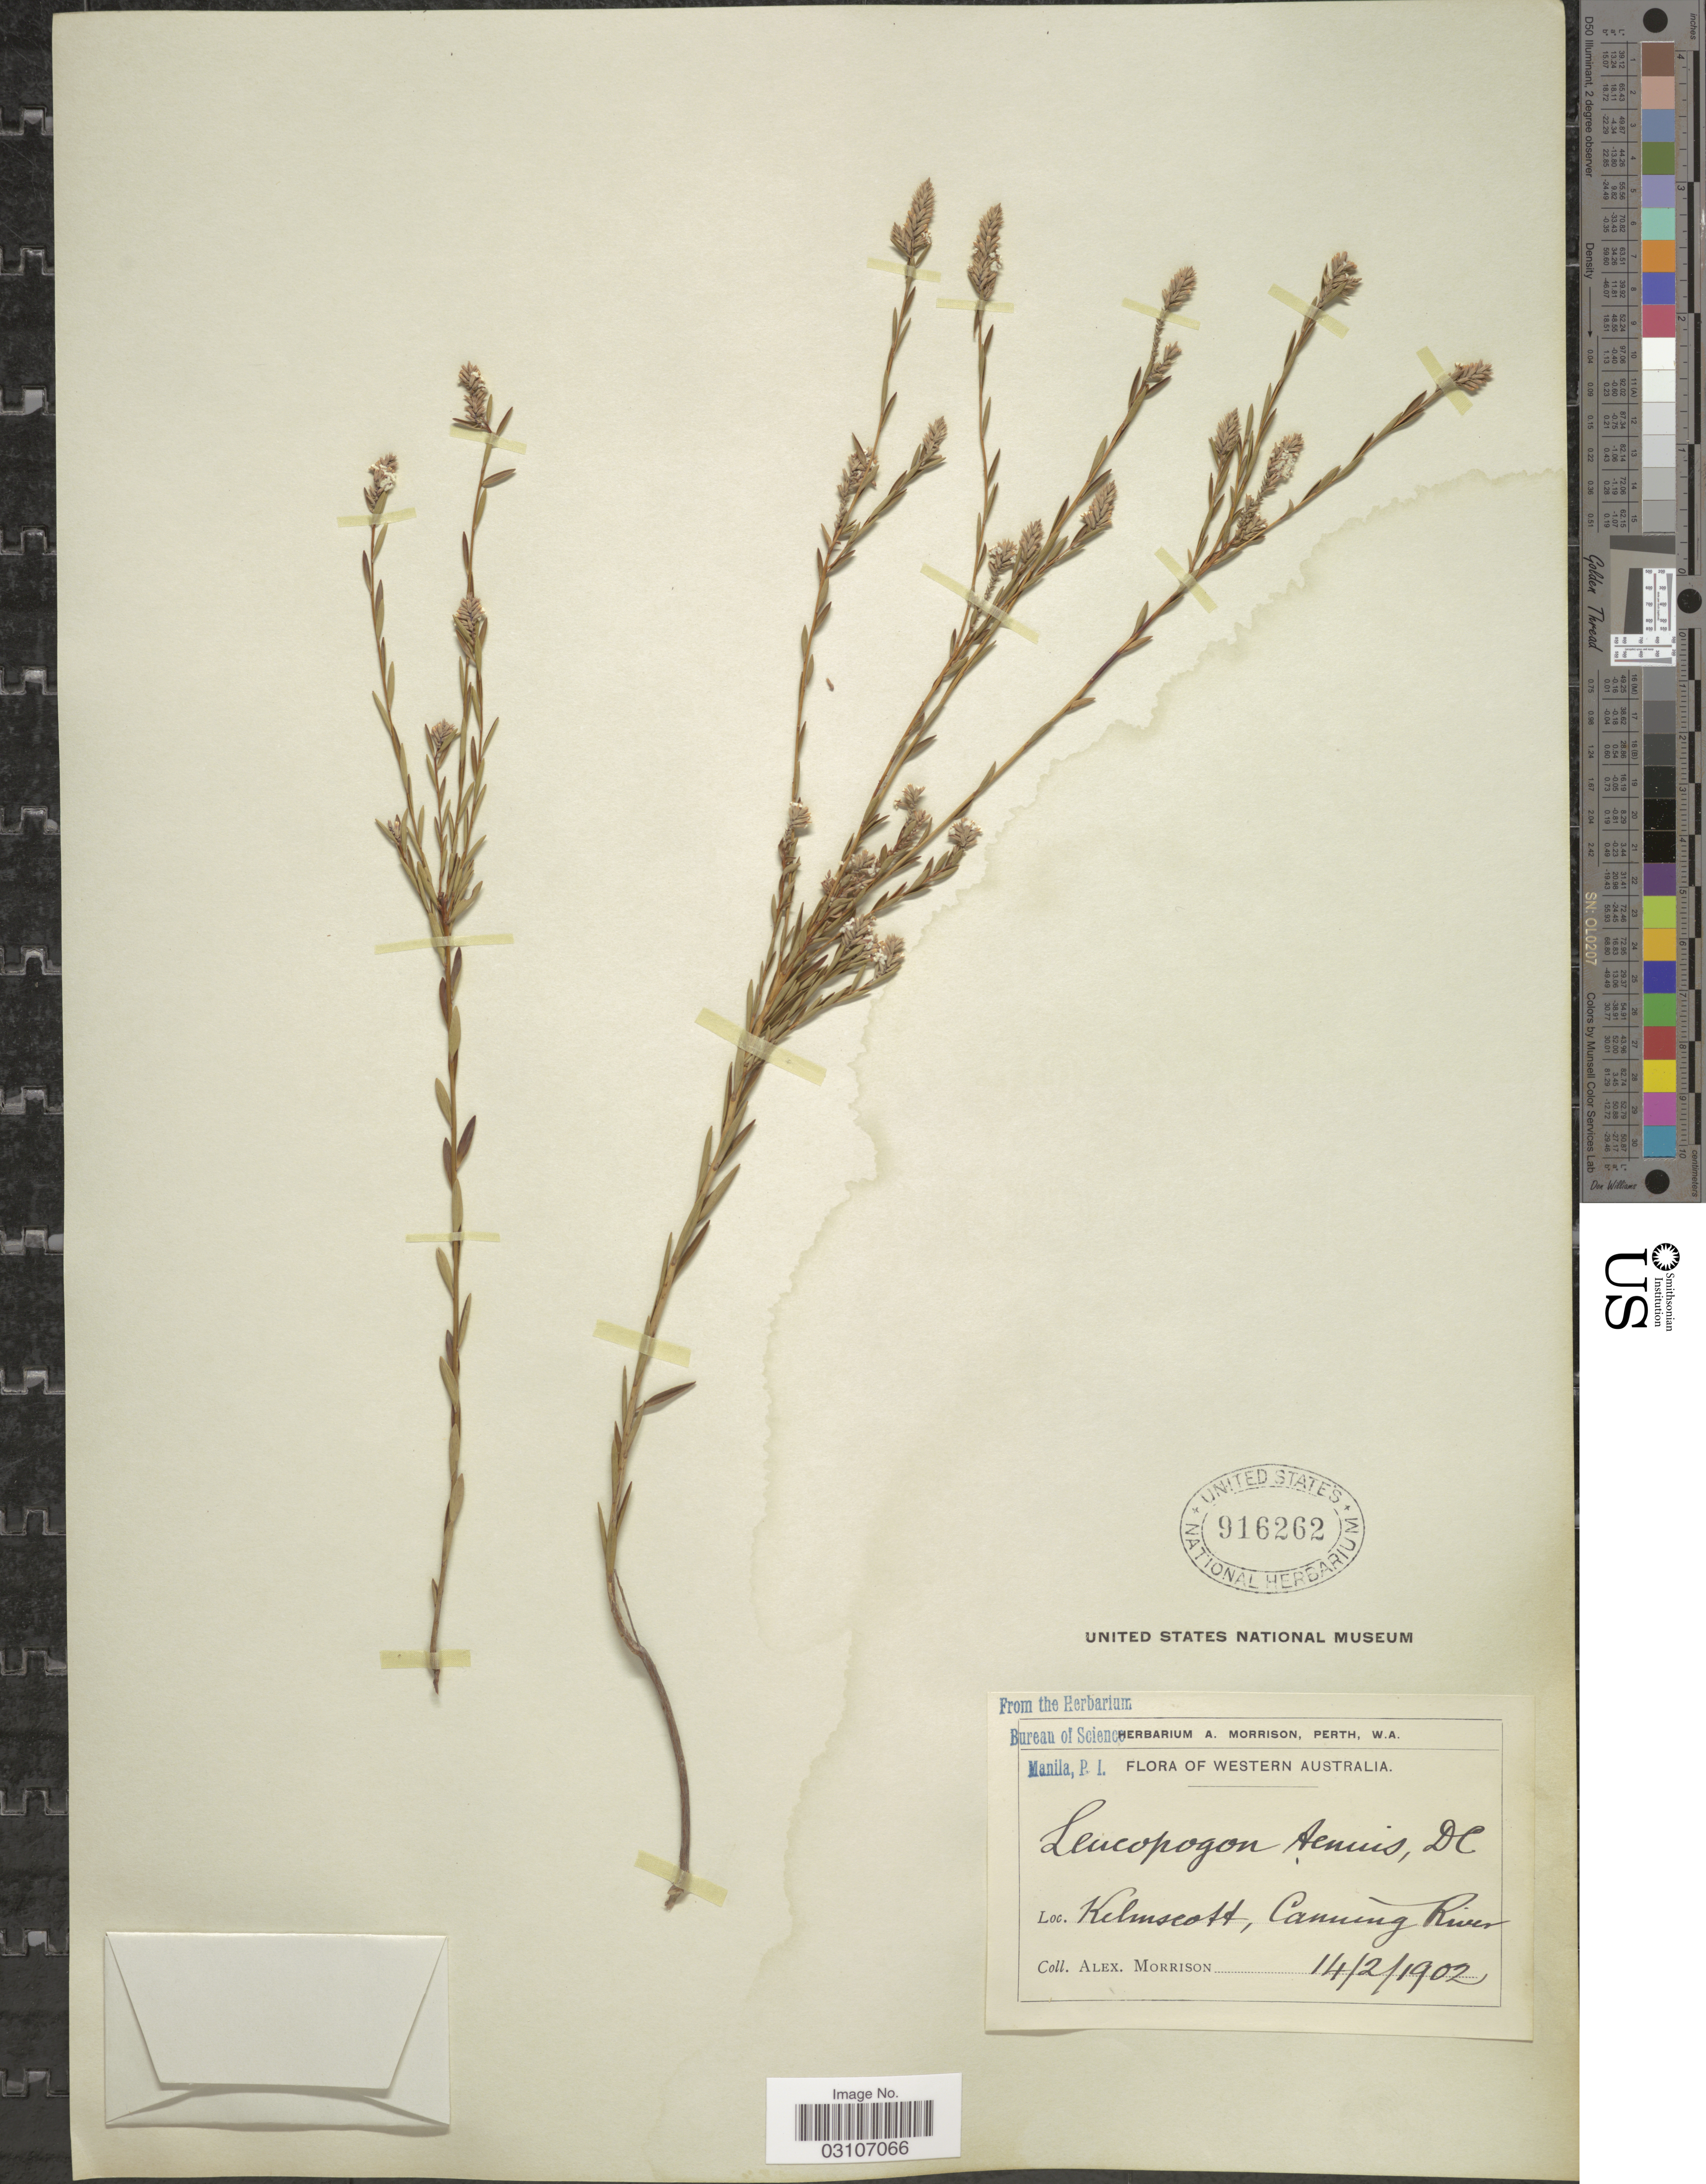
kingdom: Plantae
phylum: Tracheophyta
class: Magnoliopsida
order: Ericales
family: Ericaceae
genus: Leucopogon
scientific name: Leucopogon tenuis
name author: DC.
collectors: A. Morrison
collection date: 1902-02-14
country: Australia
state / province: Western Australia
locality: Kelmscott, Canning River.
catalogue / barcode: US 916262